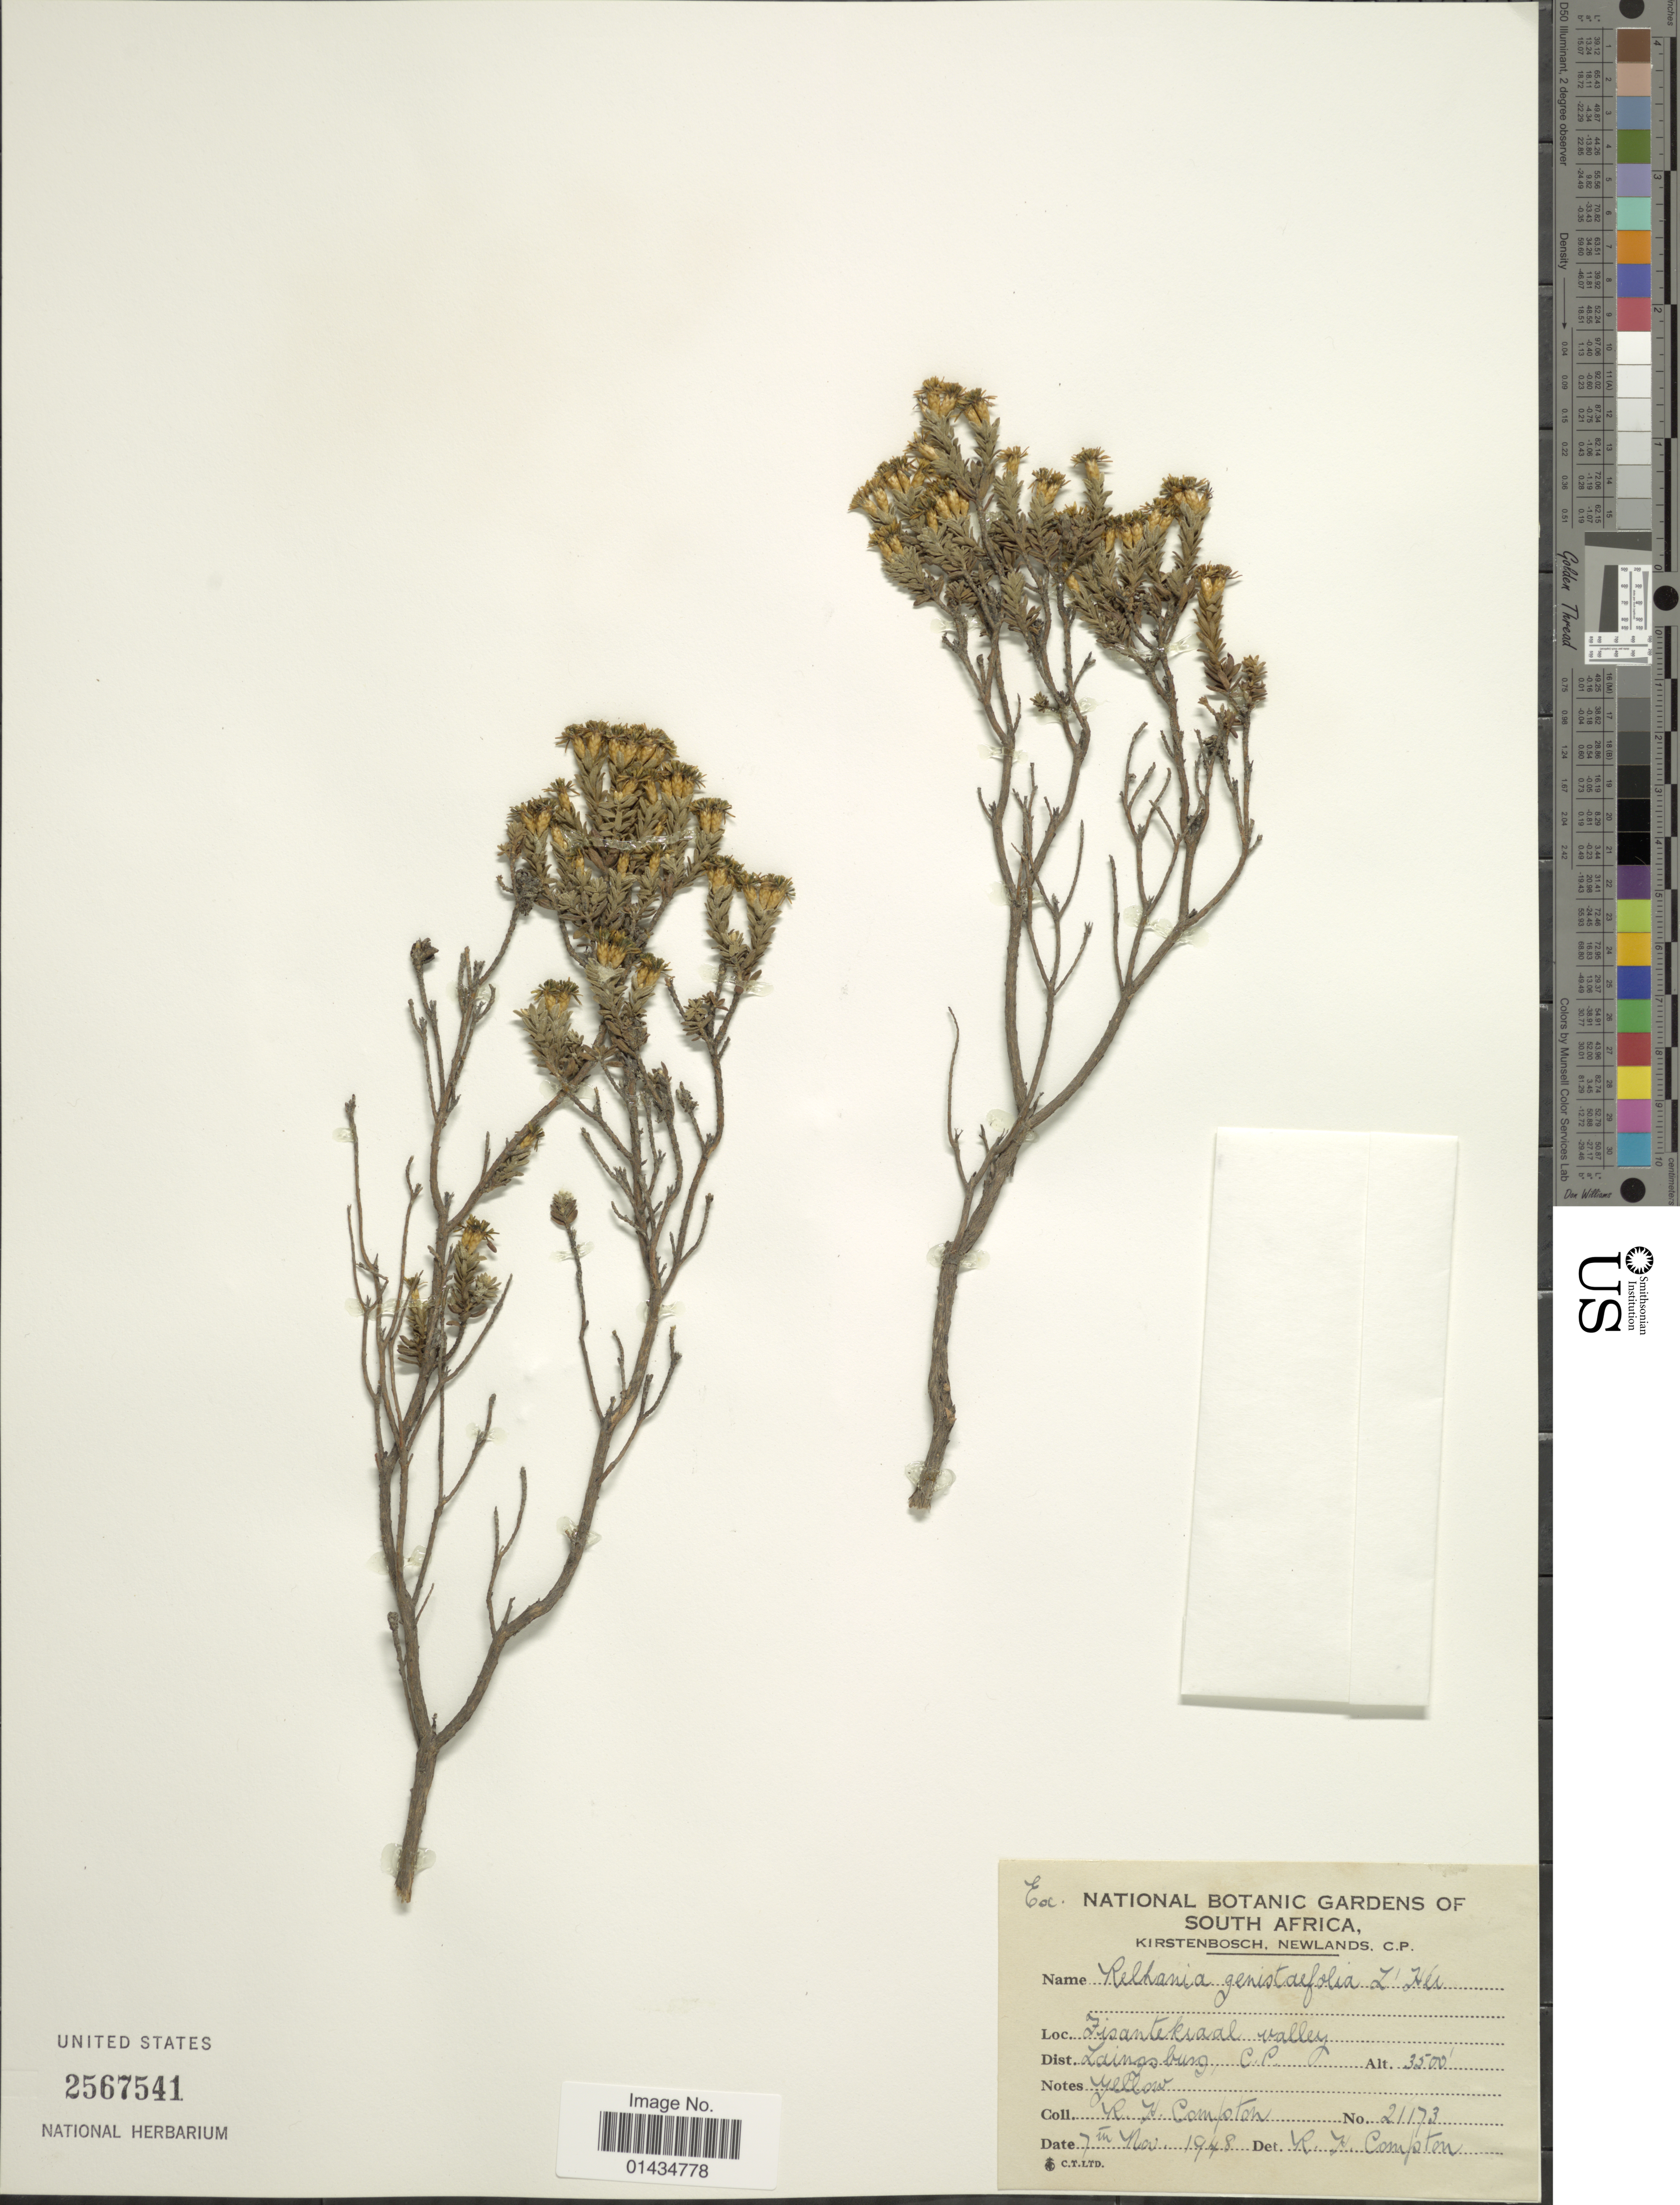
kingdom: Plantae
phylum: Tracheophyta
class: Magnoliopsida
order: Asterales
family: Asteraceae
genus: Relhania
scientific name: Relhania genistaefolia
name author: (L.) L'Hér.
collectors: R. H. Compton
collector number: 21173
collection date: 1948-11-07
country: South Africa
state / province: Western Cape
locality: Fisantekraal valley, Dist. Zainsburg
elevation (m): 1067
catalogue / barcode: US 2567541